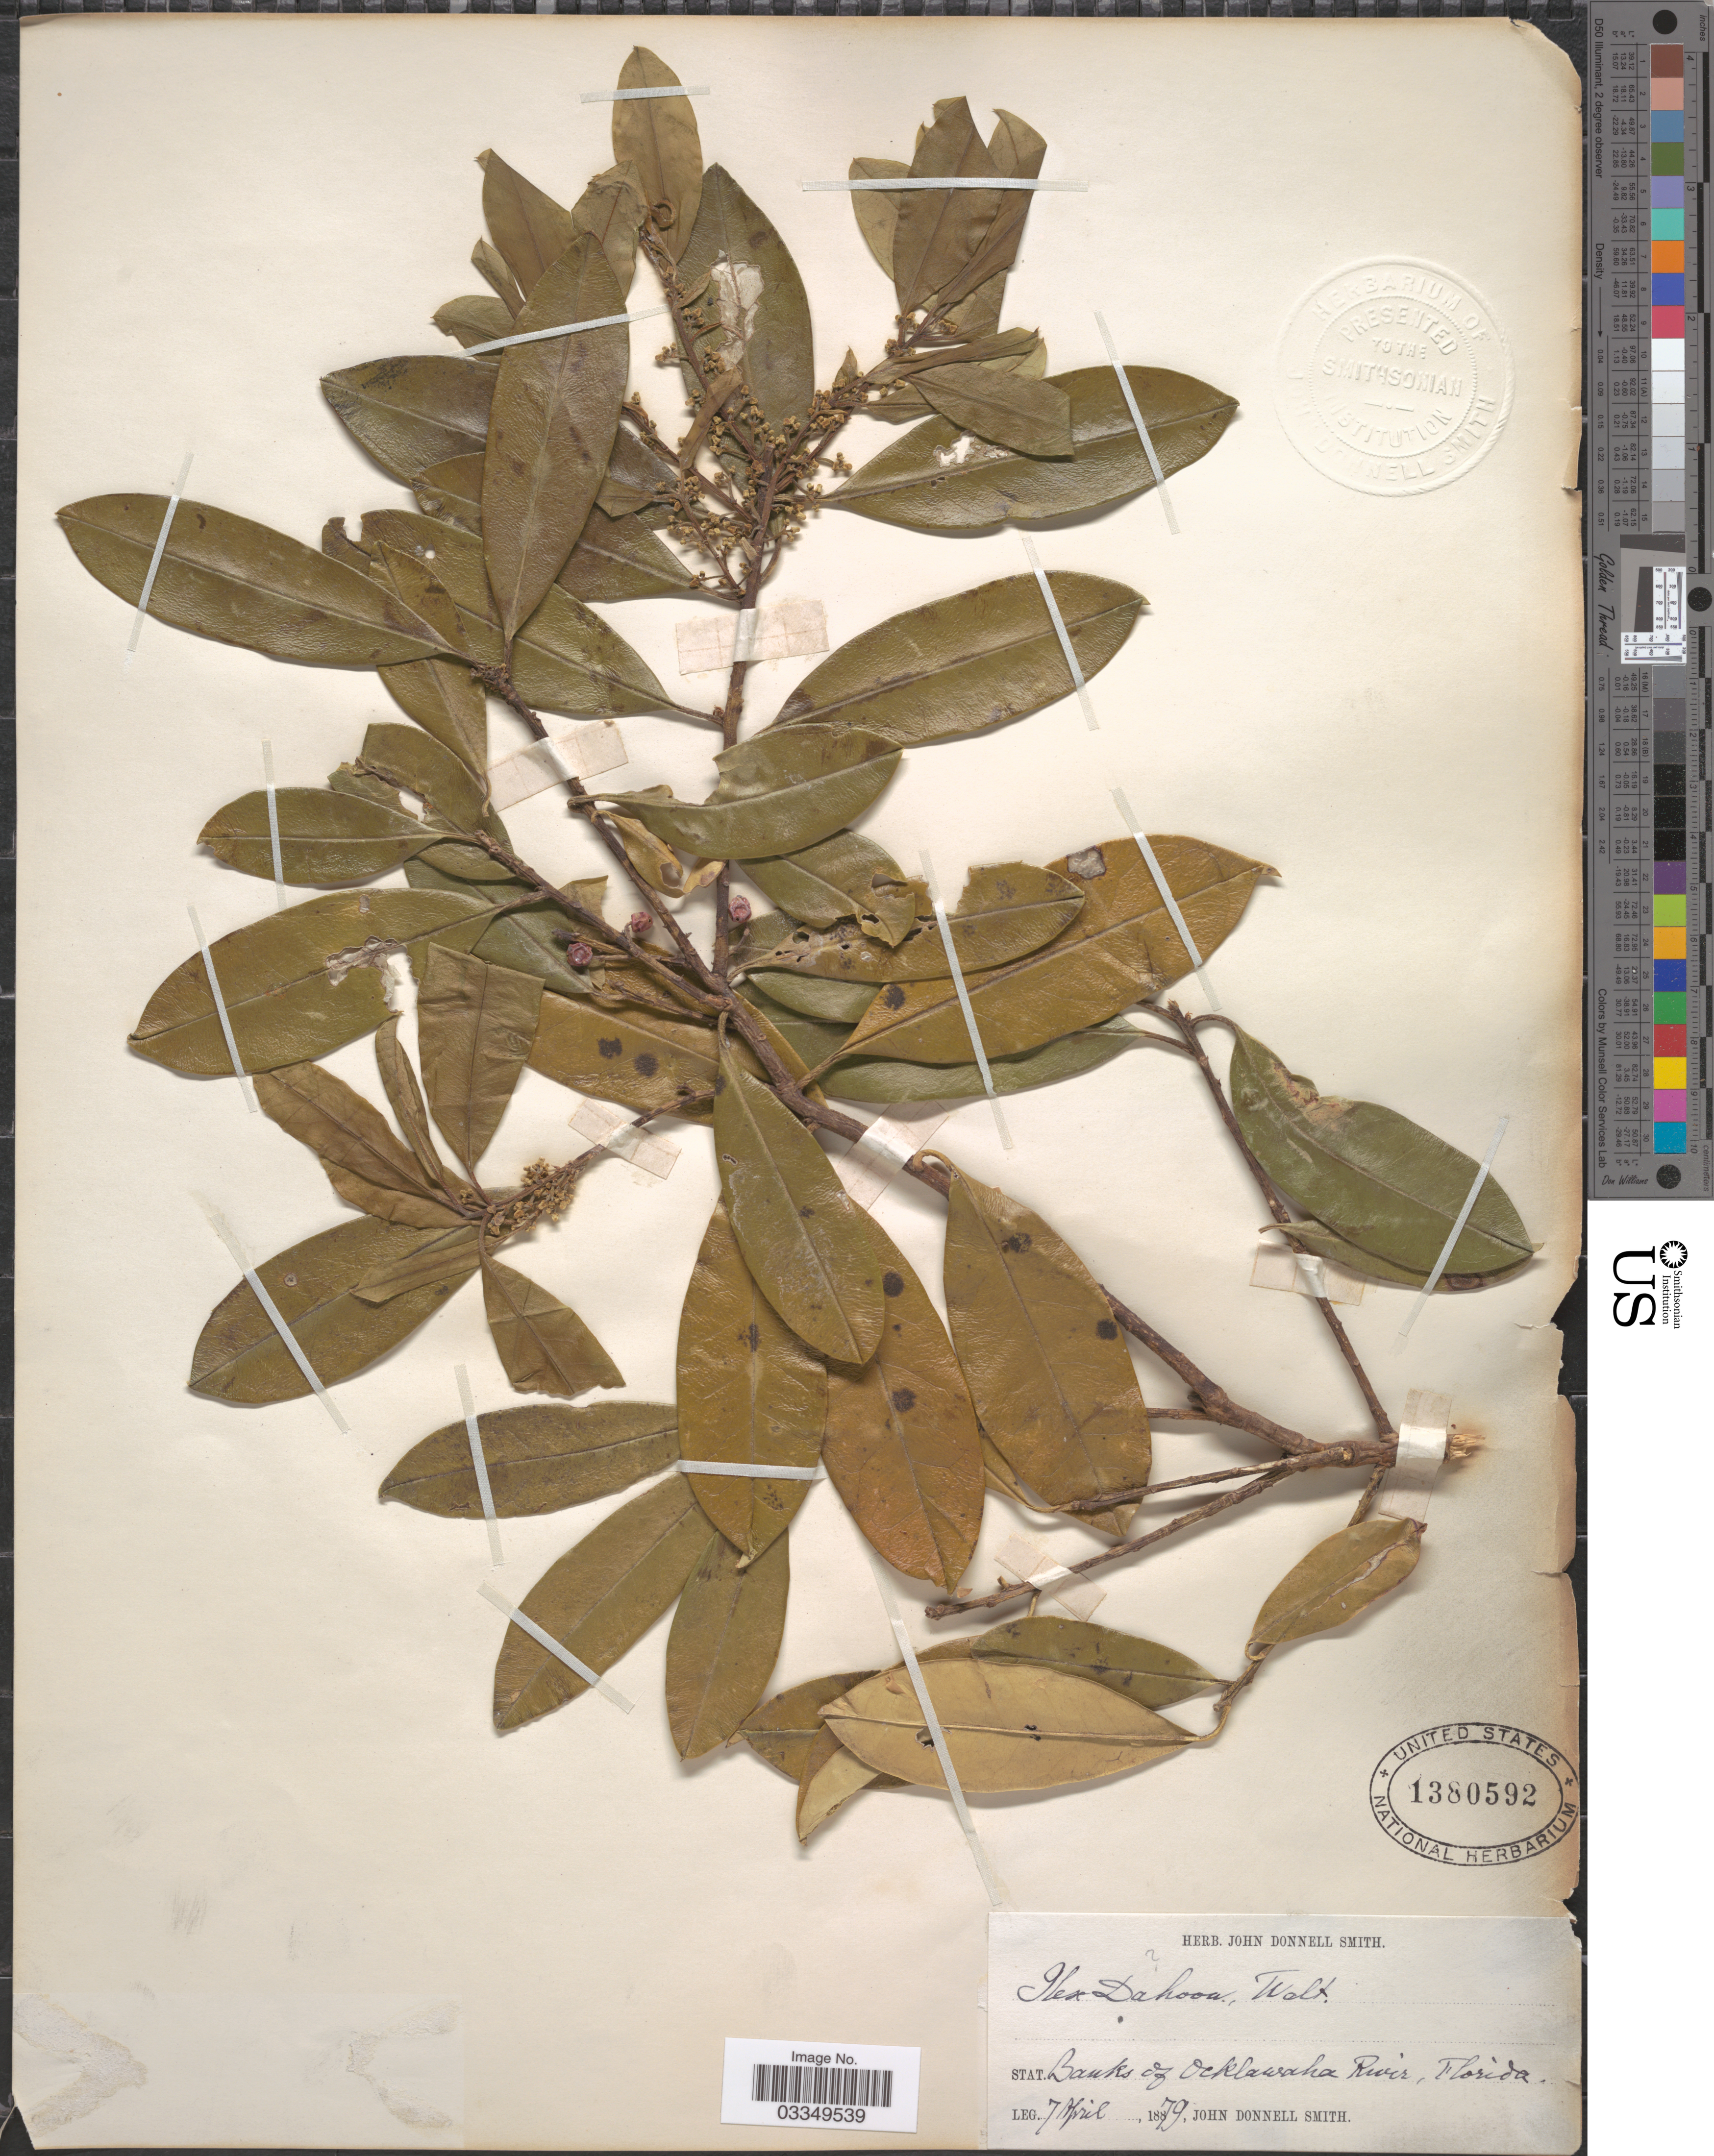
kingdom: Plantae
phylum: Tracheophyta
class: Magnoliopsida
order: Aquifoliales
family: Aquifoliaceae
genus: Ilex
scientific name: Ilex cassine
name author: L.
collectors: J. Donnell Smith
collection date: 1879-04-07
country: United States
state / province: Florida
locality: Stat. Banks of Ocklawaha River.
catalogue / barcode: US 1380592